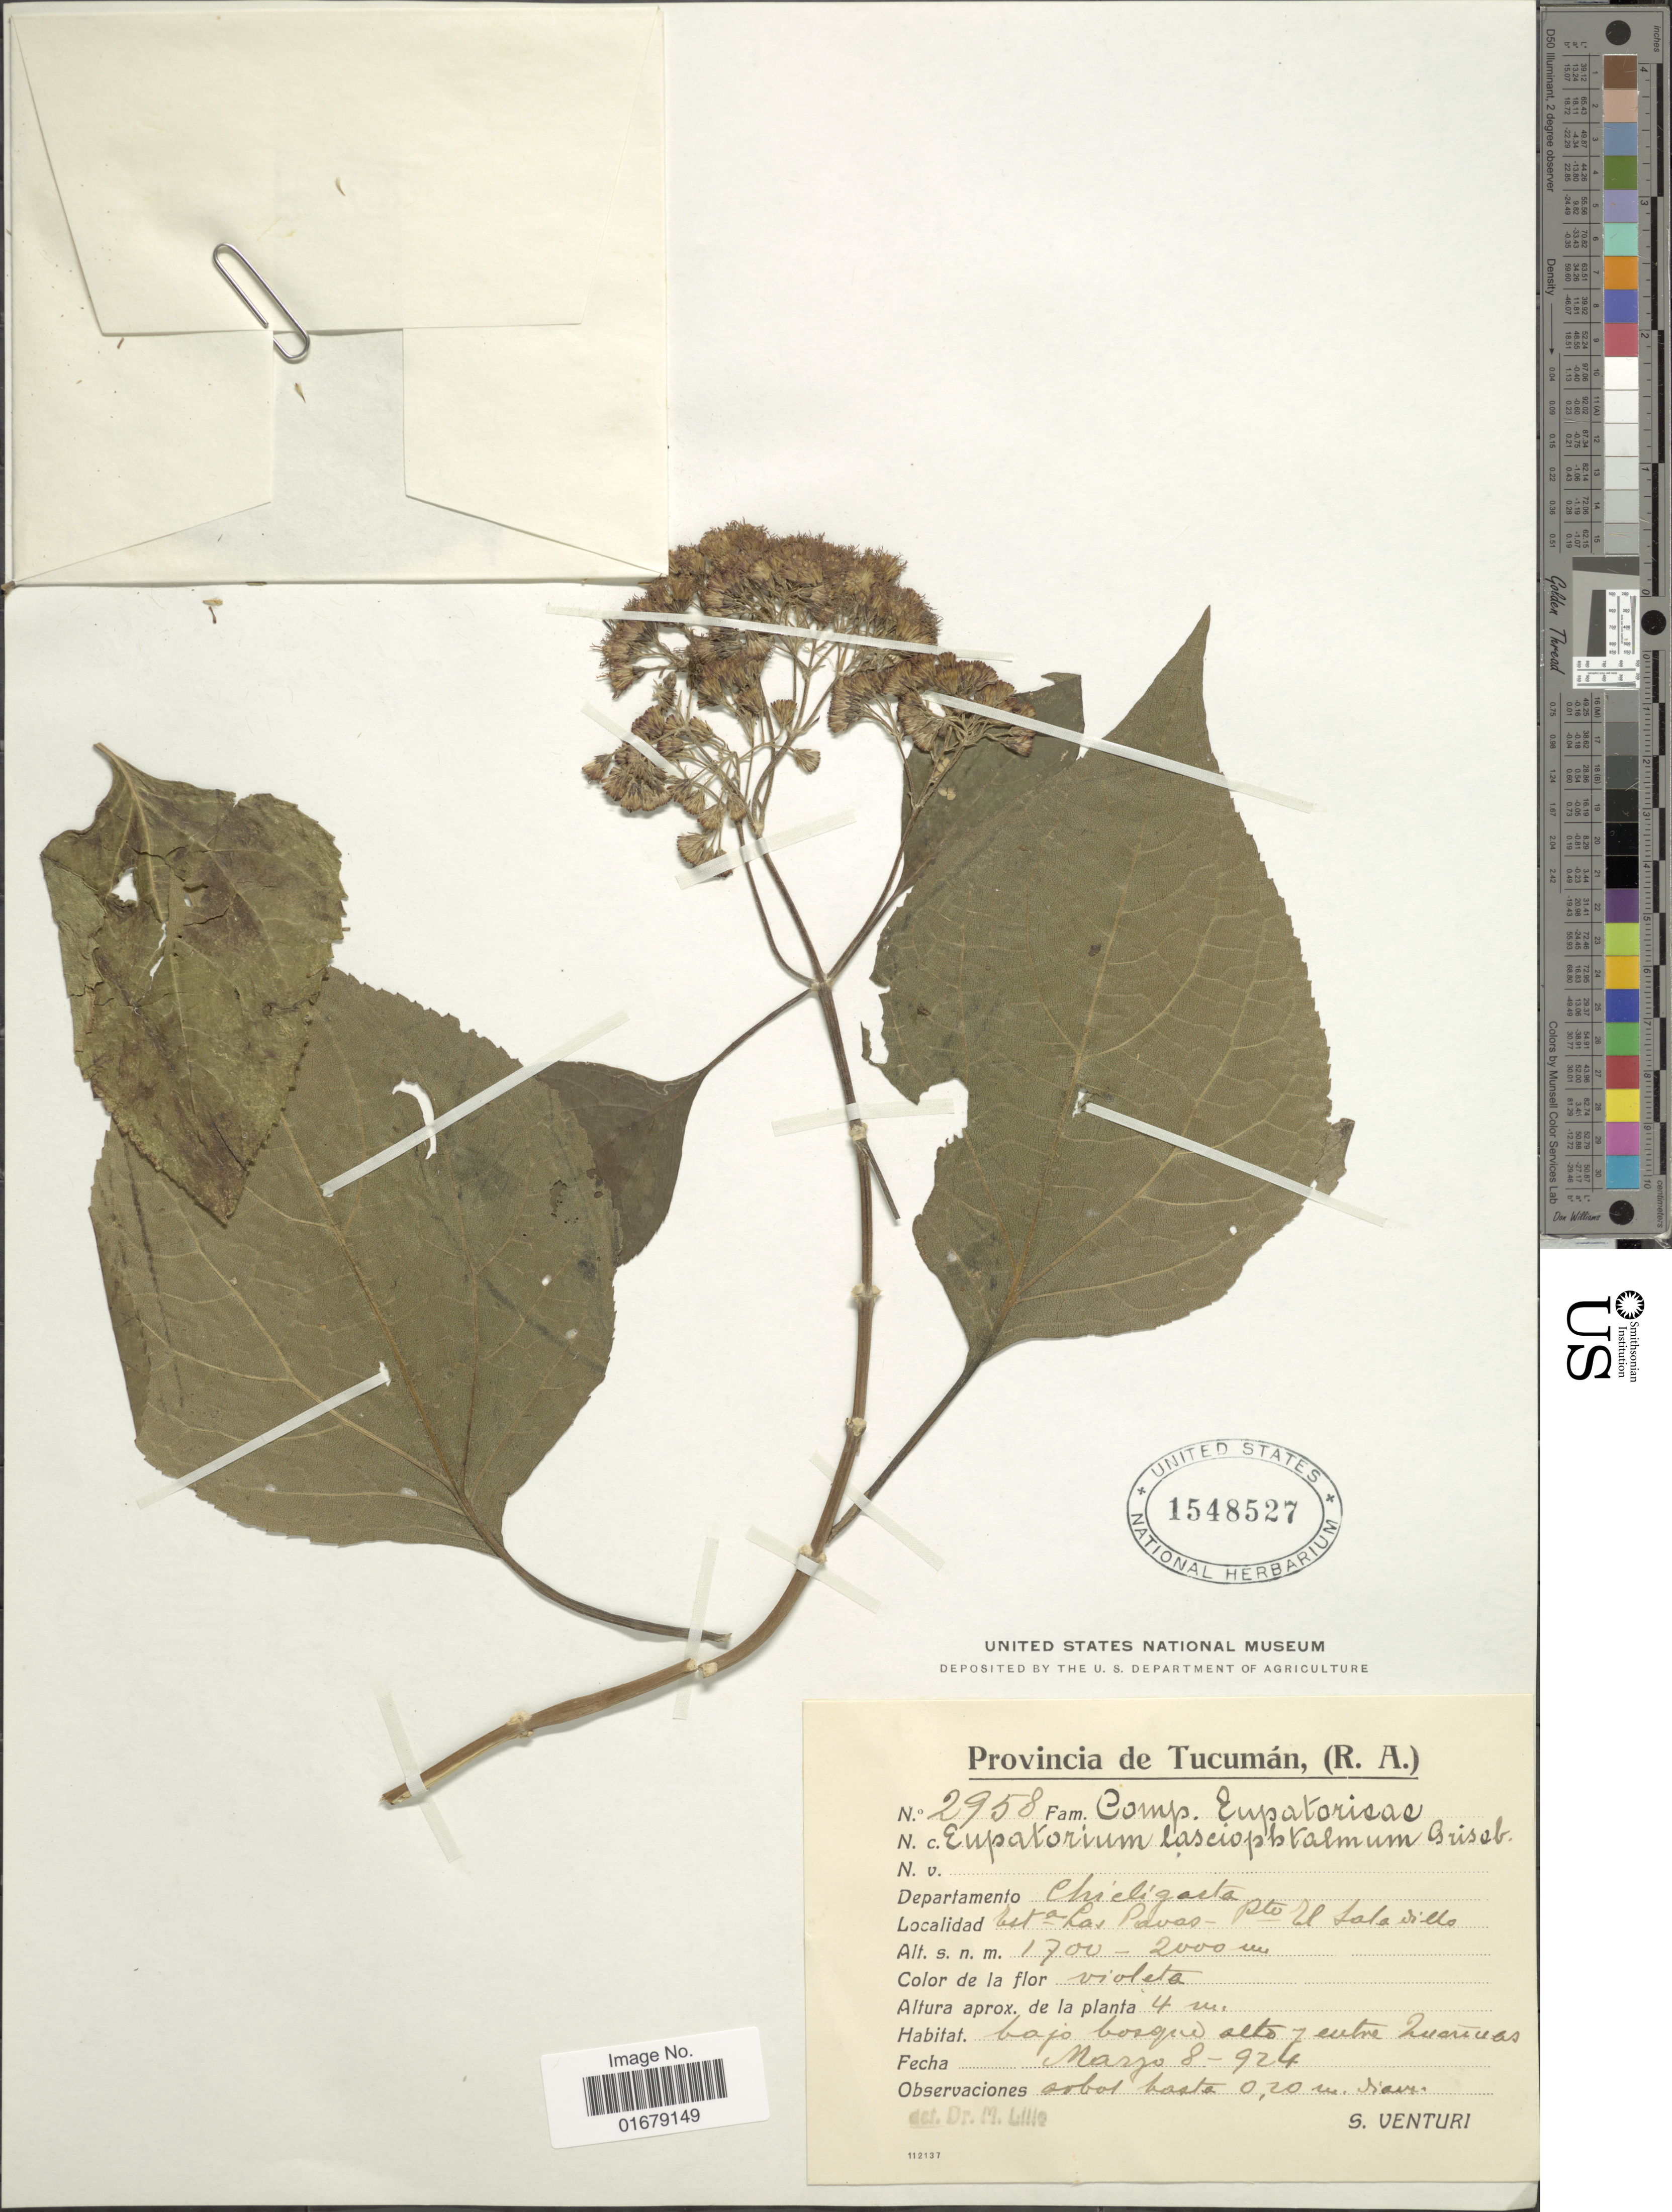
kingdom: Plantae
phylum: Tracheophyta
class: Magnoliopsida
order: Asterales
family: Asteraceae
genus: Kaunia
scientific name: Kaunia lasiophthalma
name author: (Hieron.) R.M. King & H. Rob.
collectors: S. Venturi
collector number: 2958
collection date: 1924-03-08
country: Argentina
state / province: Tucuman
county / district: Chicligasta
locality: Est- a Las Palvas - Pto El Saladillo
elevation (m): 1700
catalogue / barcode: US 1548527